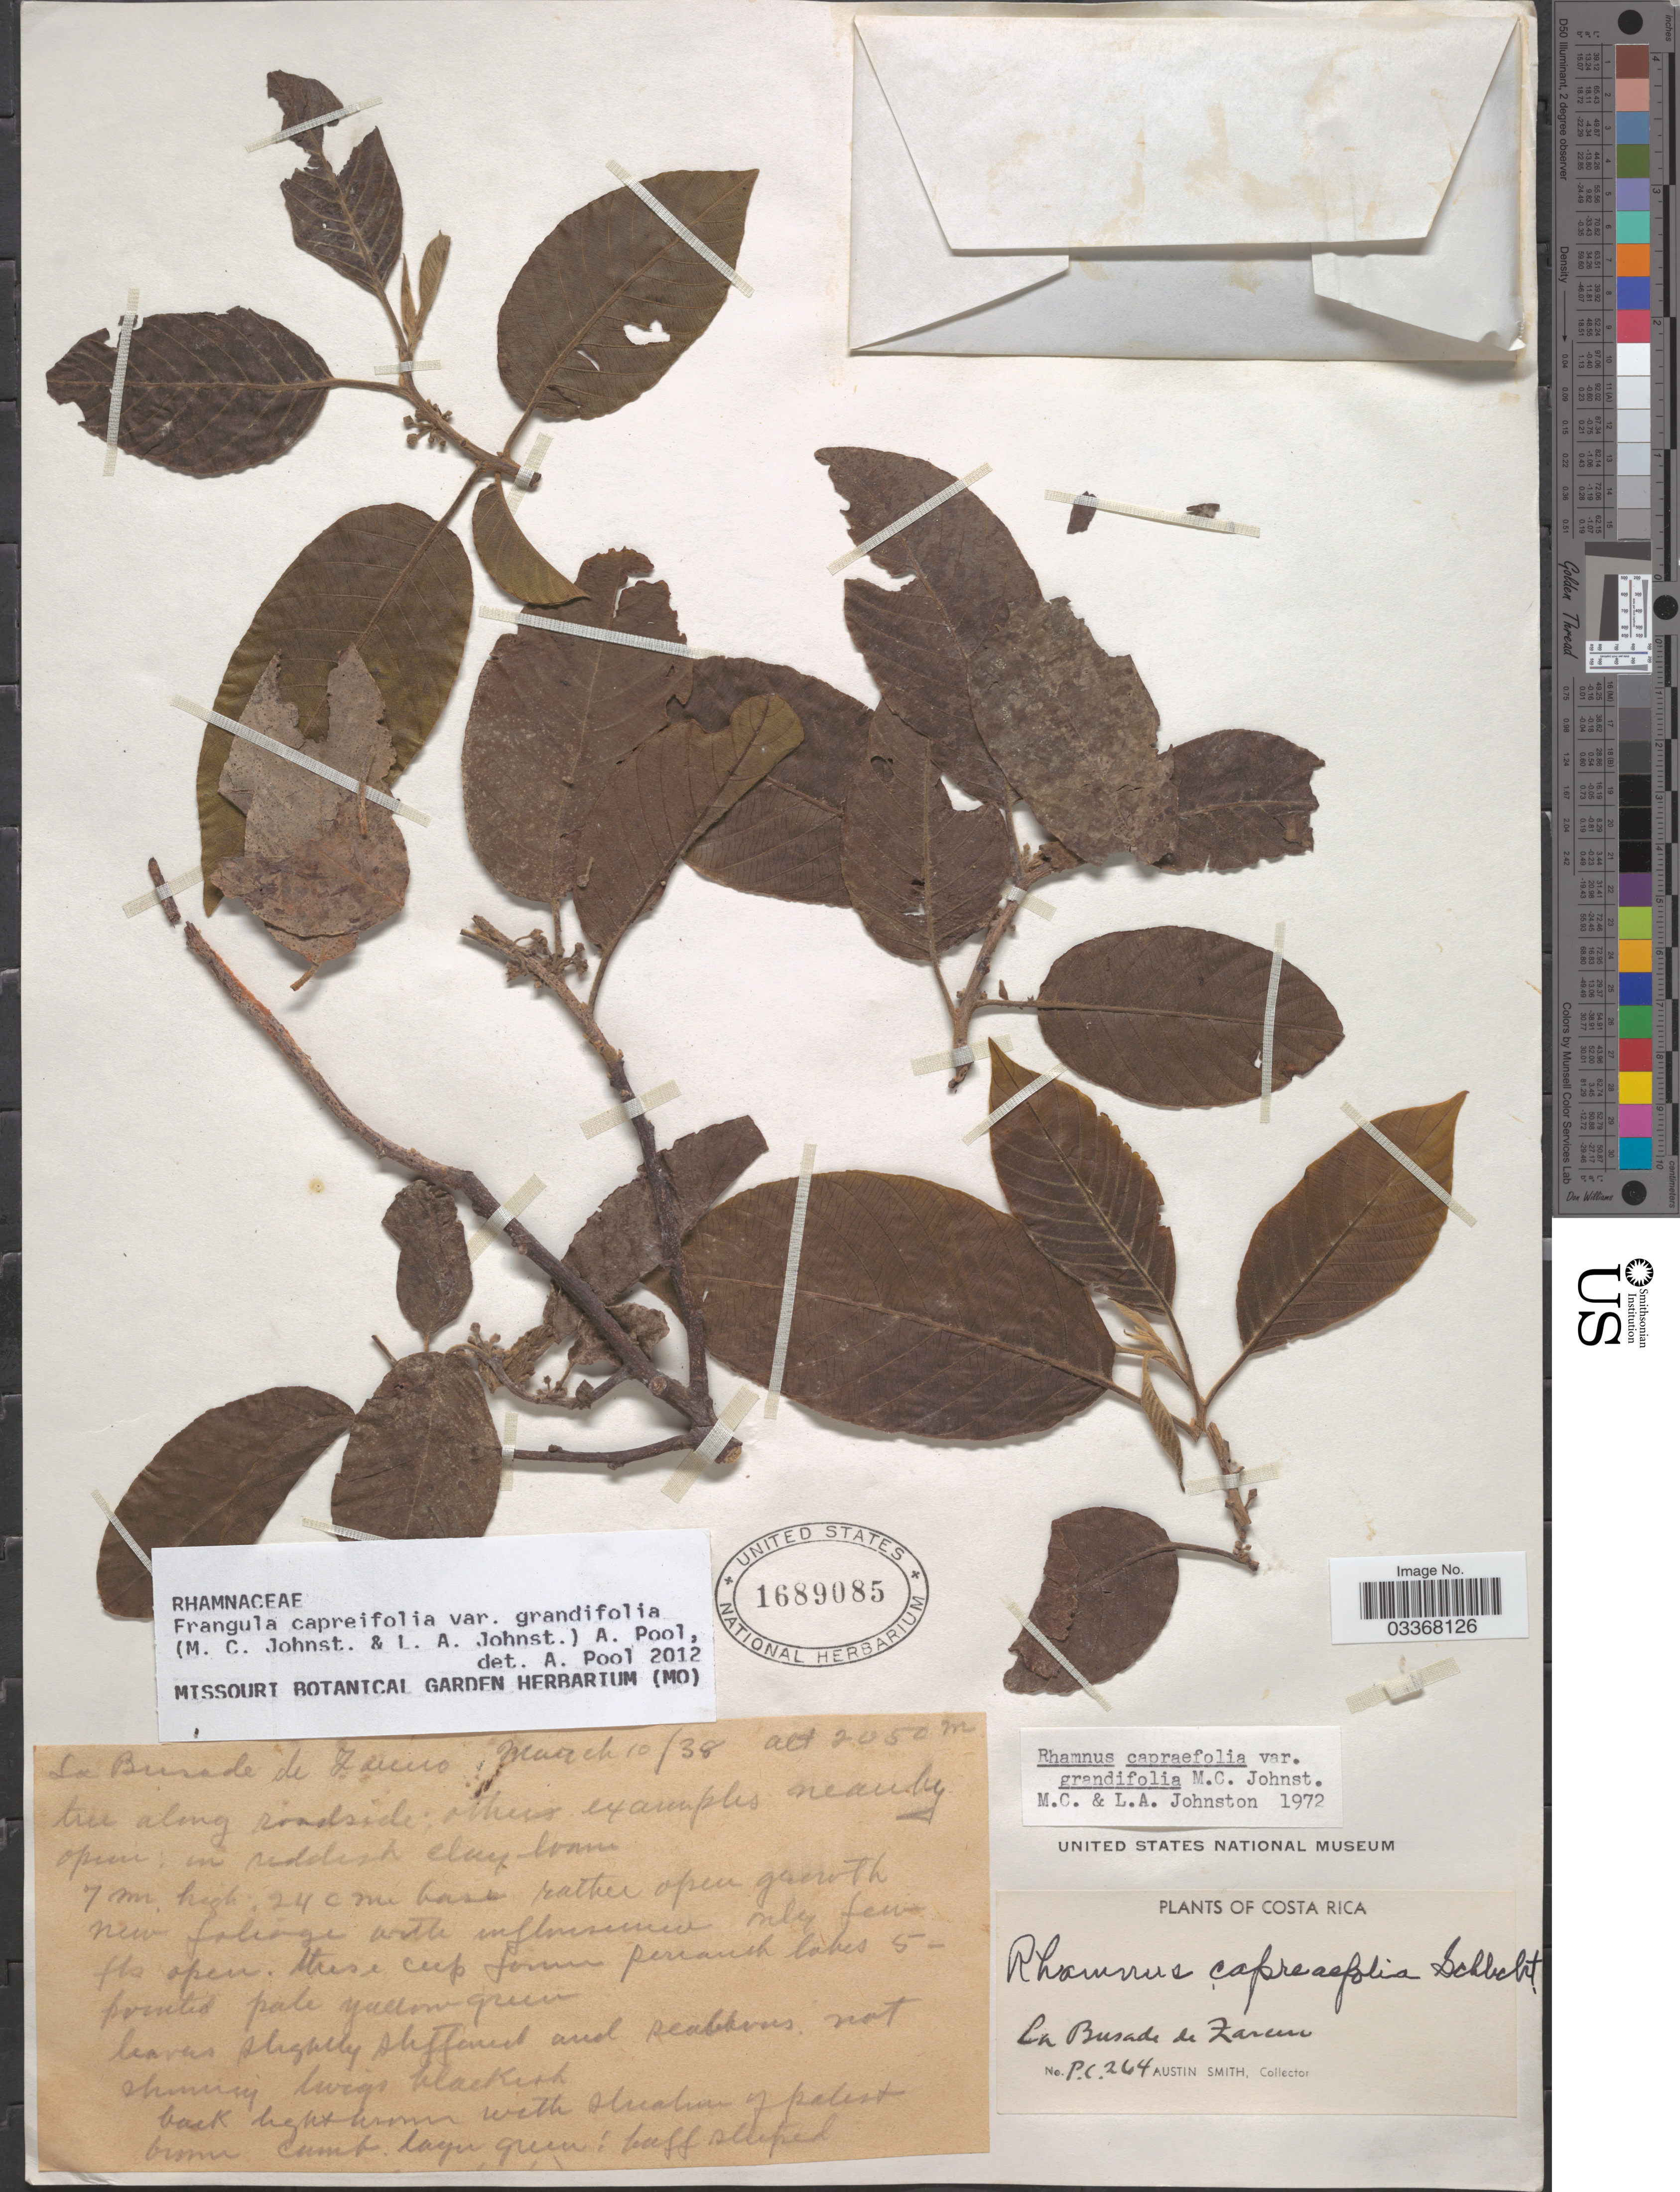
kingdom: Plantae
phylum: Tracheophyta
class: Magnoliopsida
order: Rosales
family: Rhamnaceae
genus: Frangula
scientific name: Frangula capreifolia var. grandifolia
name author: (M.C. Johnst. & L.A. Johnst.) A. Pool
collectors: Aust P. Smith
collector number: PC264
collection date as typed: Transcribed d/m/y: 10/3/38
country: Costa Rica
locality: La Brisade de Zarcero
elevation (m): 2050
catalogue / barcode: US 1689085